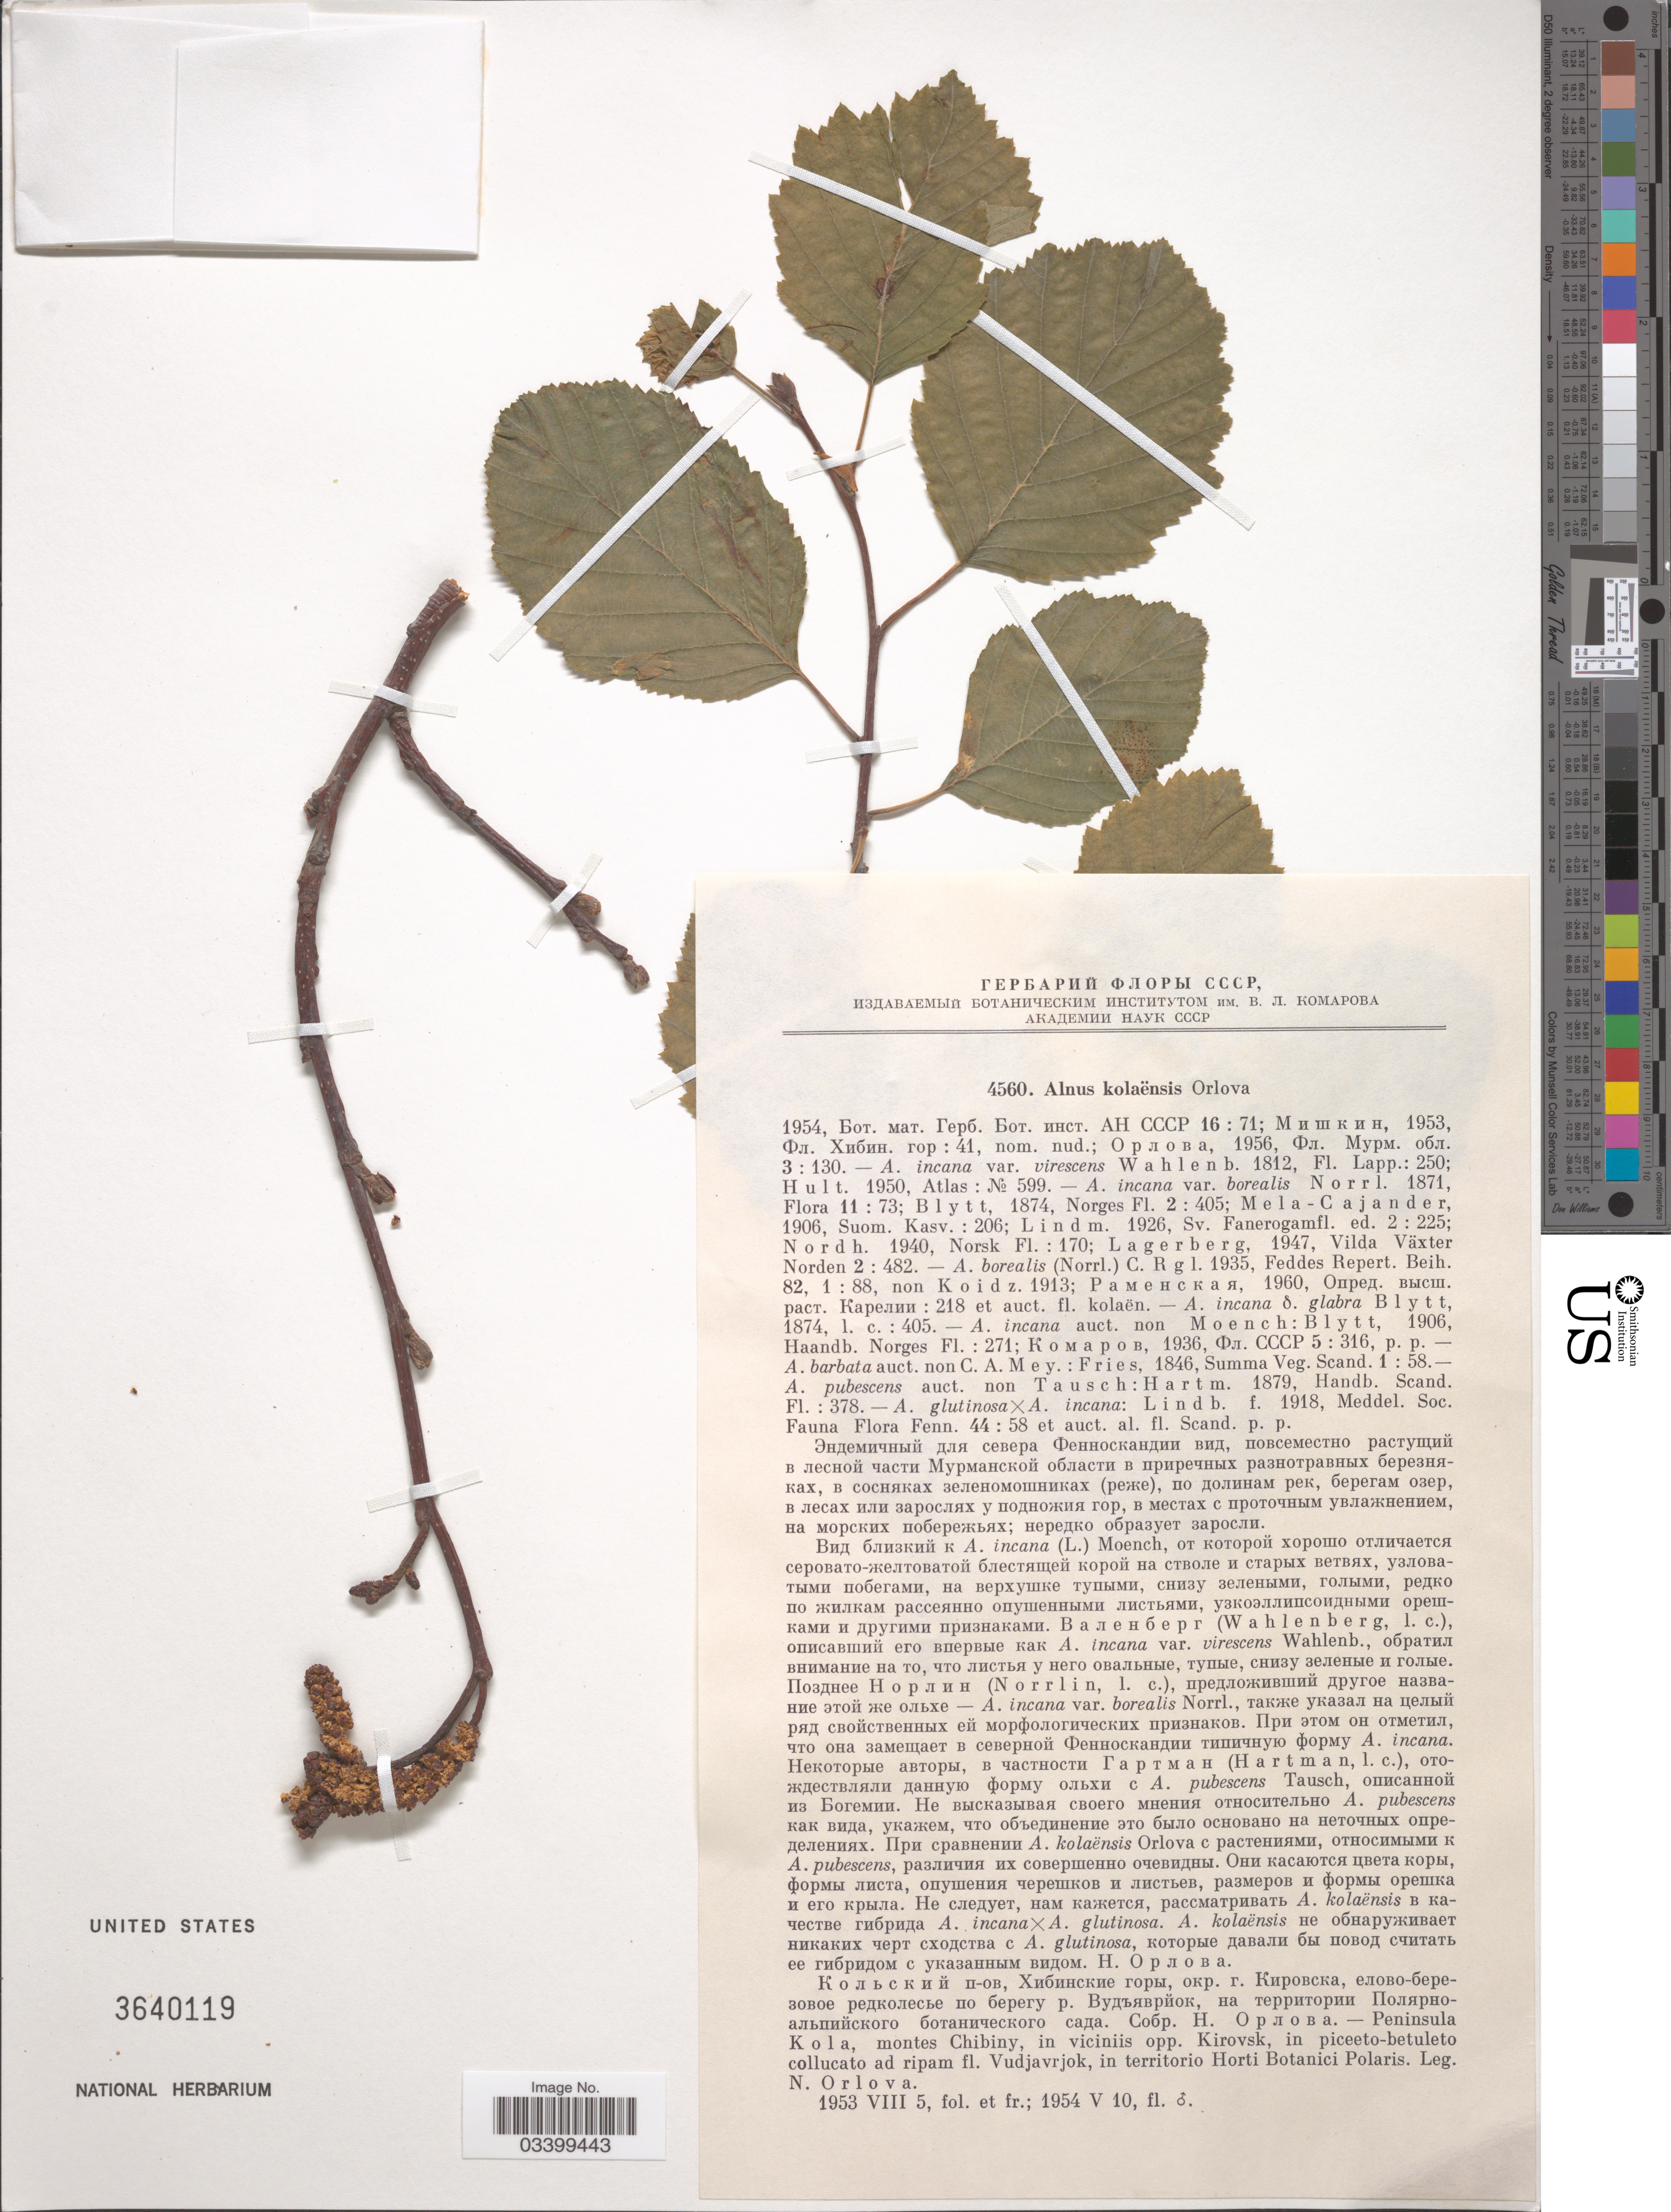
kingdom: Plantae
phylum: Tracheophyta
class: Magnoliopsida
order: Fagales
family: Betulaceae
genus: Alnus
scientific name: Alnus incana subsp. kolaensis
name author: (Orlova) Á. Löve & D. Löve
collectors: N. Orlova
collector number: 4560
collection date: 1953-08-05/1954-05-10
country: Russian Federation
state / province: Murmansk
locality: Peninsula Kola, montes Chibiny, in viciniis opp. Kirovsk, in piceeto-betuleto collucato ad ripam fl. Vudjavrjok, in territorio Horti Botanici Polaris.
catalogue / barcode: US 3640119